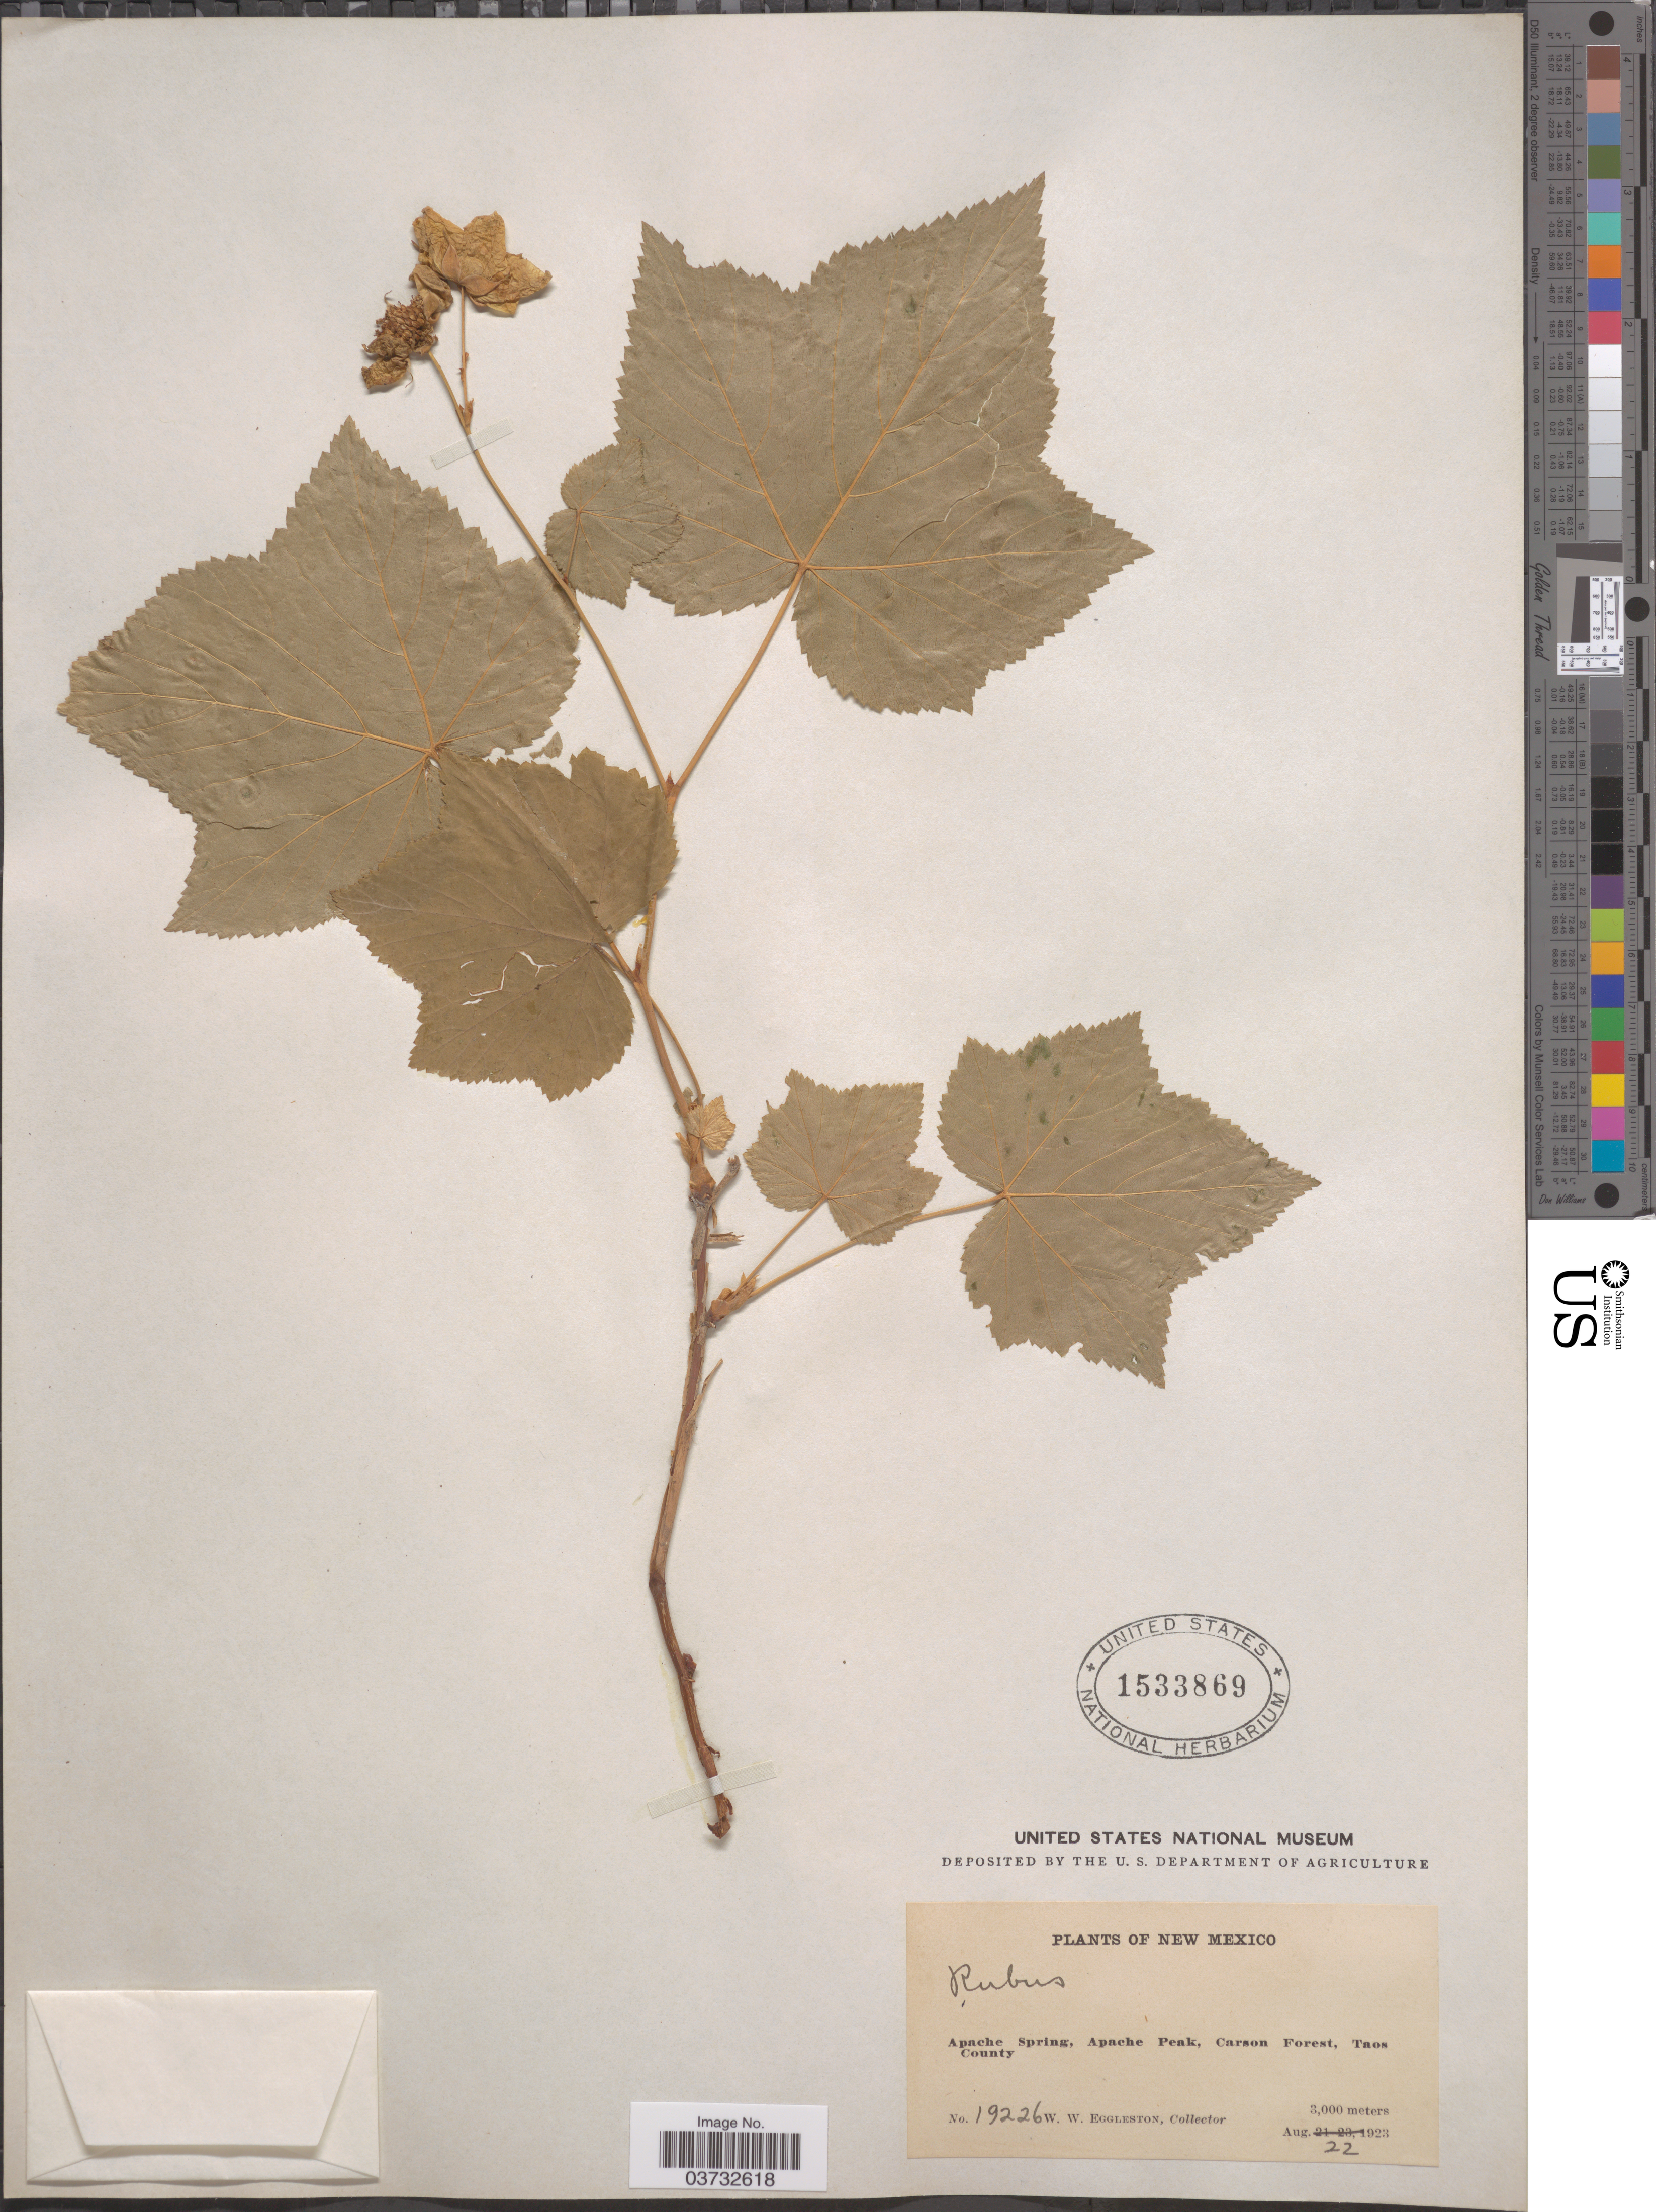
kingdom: Plantae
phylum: Tracheophyta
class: Magnoliopsida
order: Rosales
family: Rosaceae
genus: Rubus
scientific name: Rubus sp.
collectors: W. W. Eggleston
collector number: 19226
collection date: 1923-08-22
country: United States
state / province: New Mexico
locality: Apache Spring, Apache Peak, Carson Forest, Taos County.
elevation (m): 3000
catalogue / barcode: US 1533869